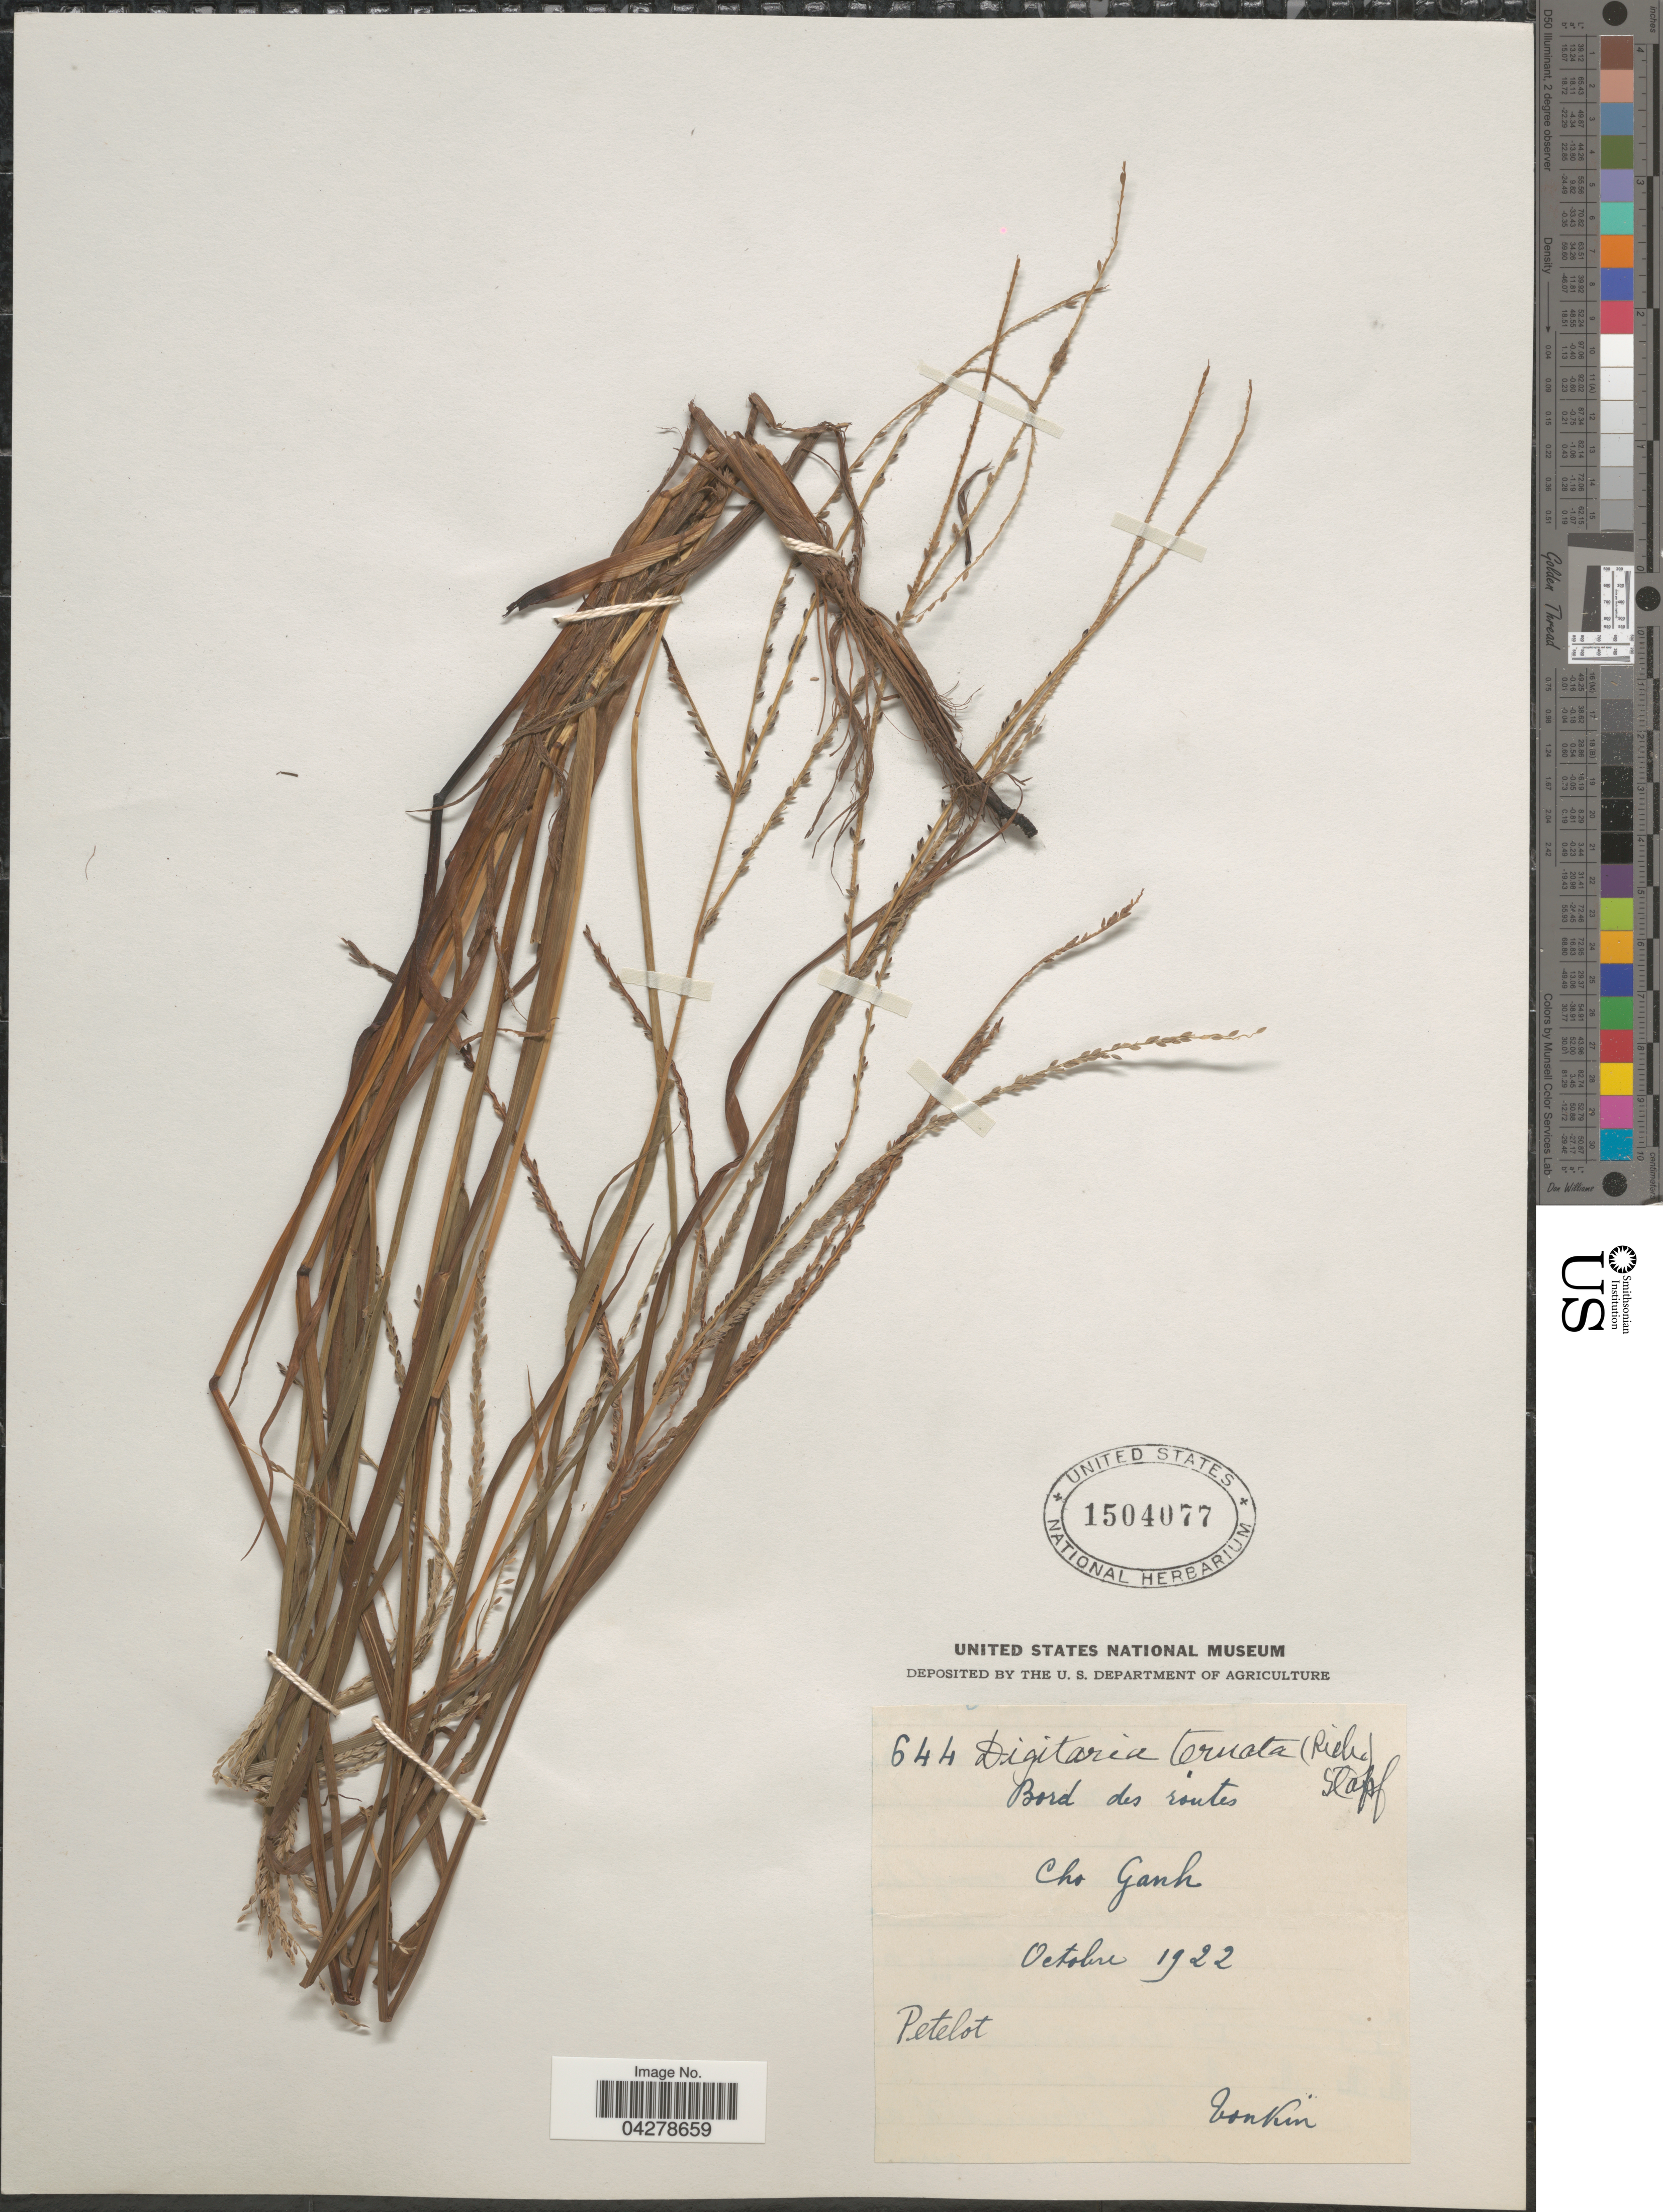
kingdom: Plantae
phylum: Tracheophyta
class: Liliopsida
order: Poales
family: Poaceae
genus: Digitaria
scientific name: Digitaria ternata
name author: (Hochr. ex A. Rich.) Stapf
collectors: Pételot & -. Tonkin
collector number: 644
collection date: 1922-10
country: Vietnam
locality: Bord des routes. Cho Ganh. Tonkin.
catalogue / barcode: US 1504077